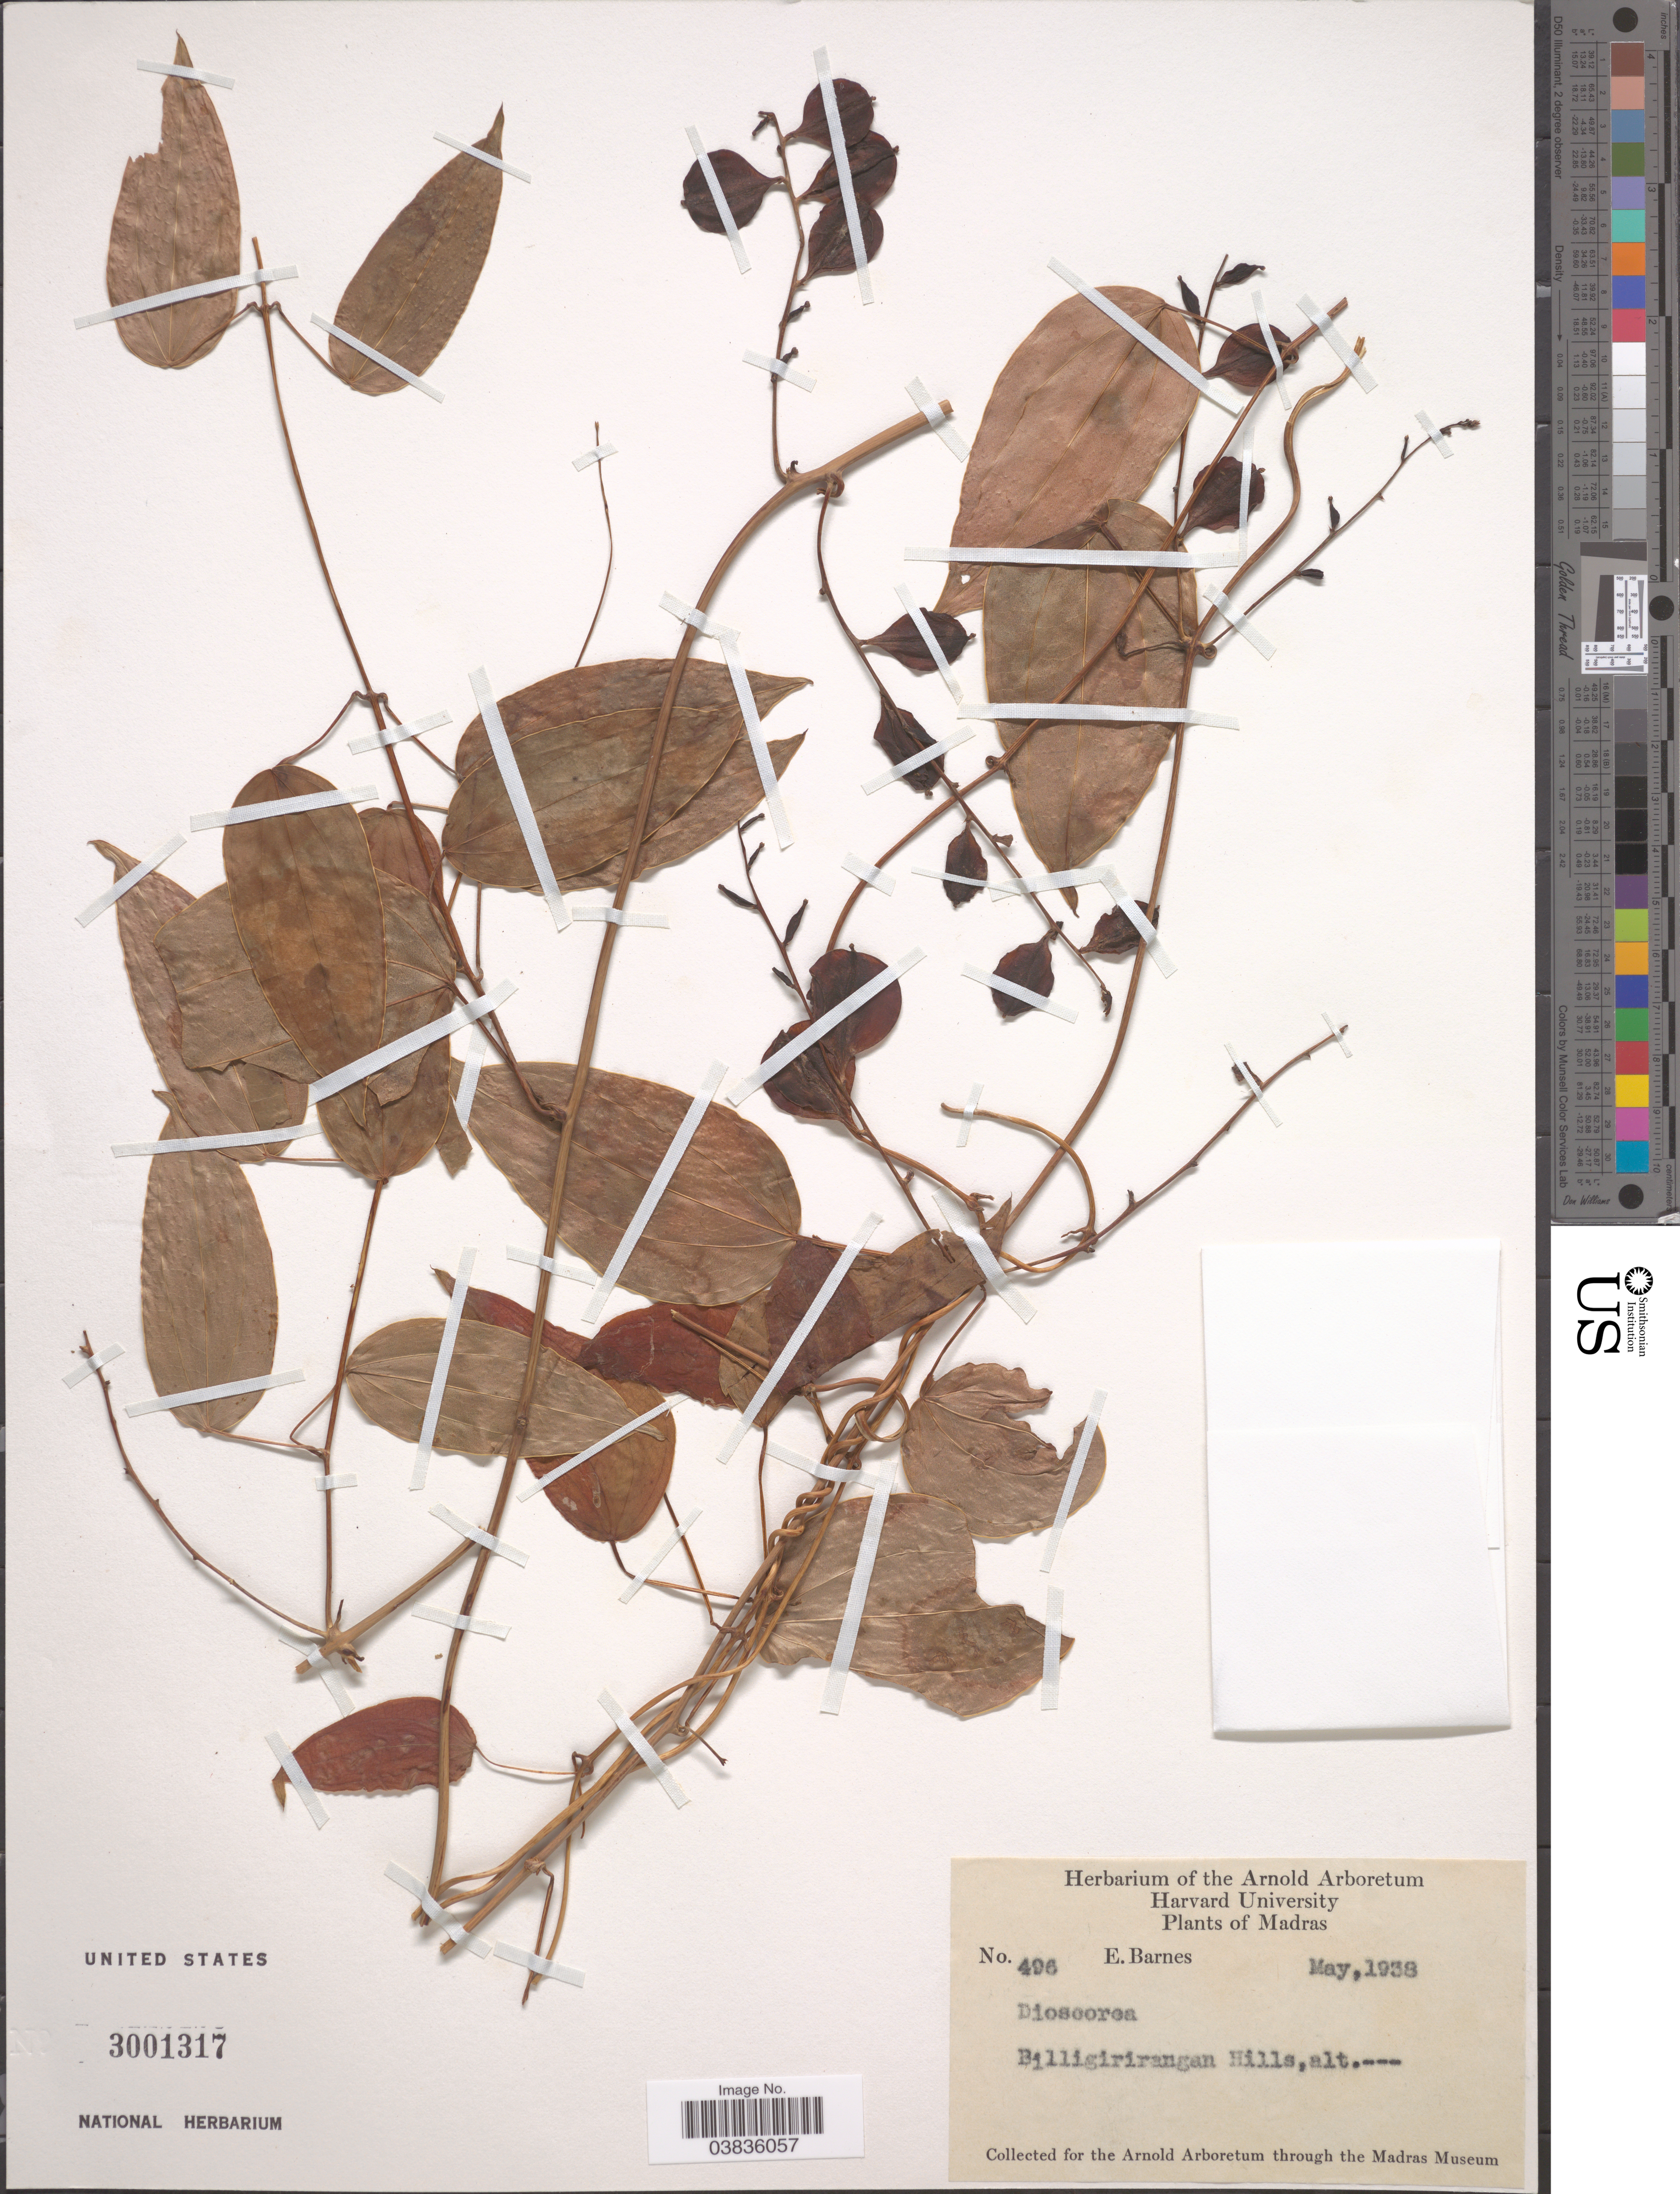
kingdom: Plantae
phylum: Tracheophyta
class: Liliopsida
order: Dioscoreales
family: Dioscoreaceae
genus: Dioscorea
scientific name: Dioscorea sp.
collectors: E. Barnes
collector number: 496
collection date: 1938-05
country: India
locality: Madras. Billigirirangan Hills.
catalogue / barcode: US 3001317